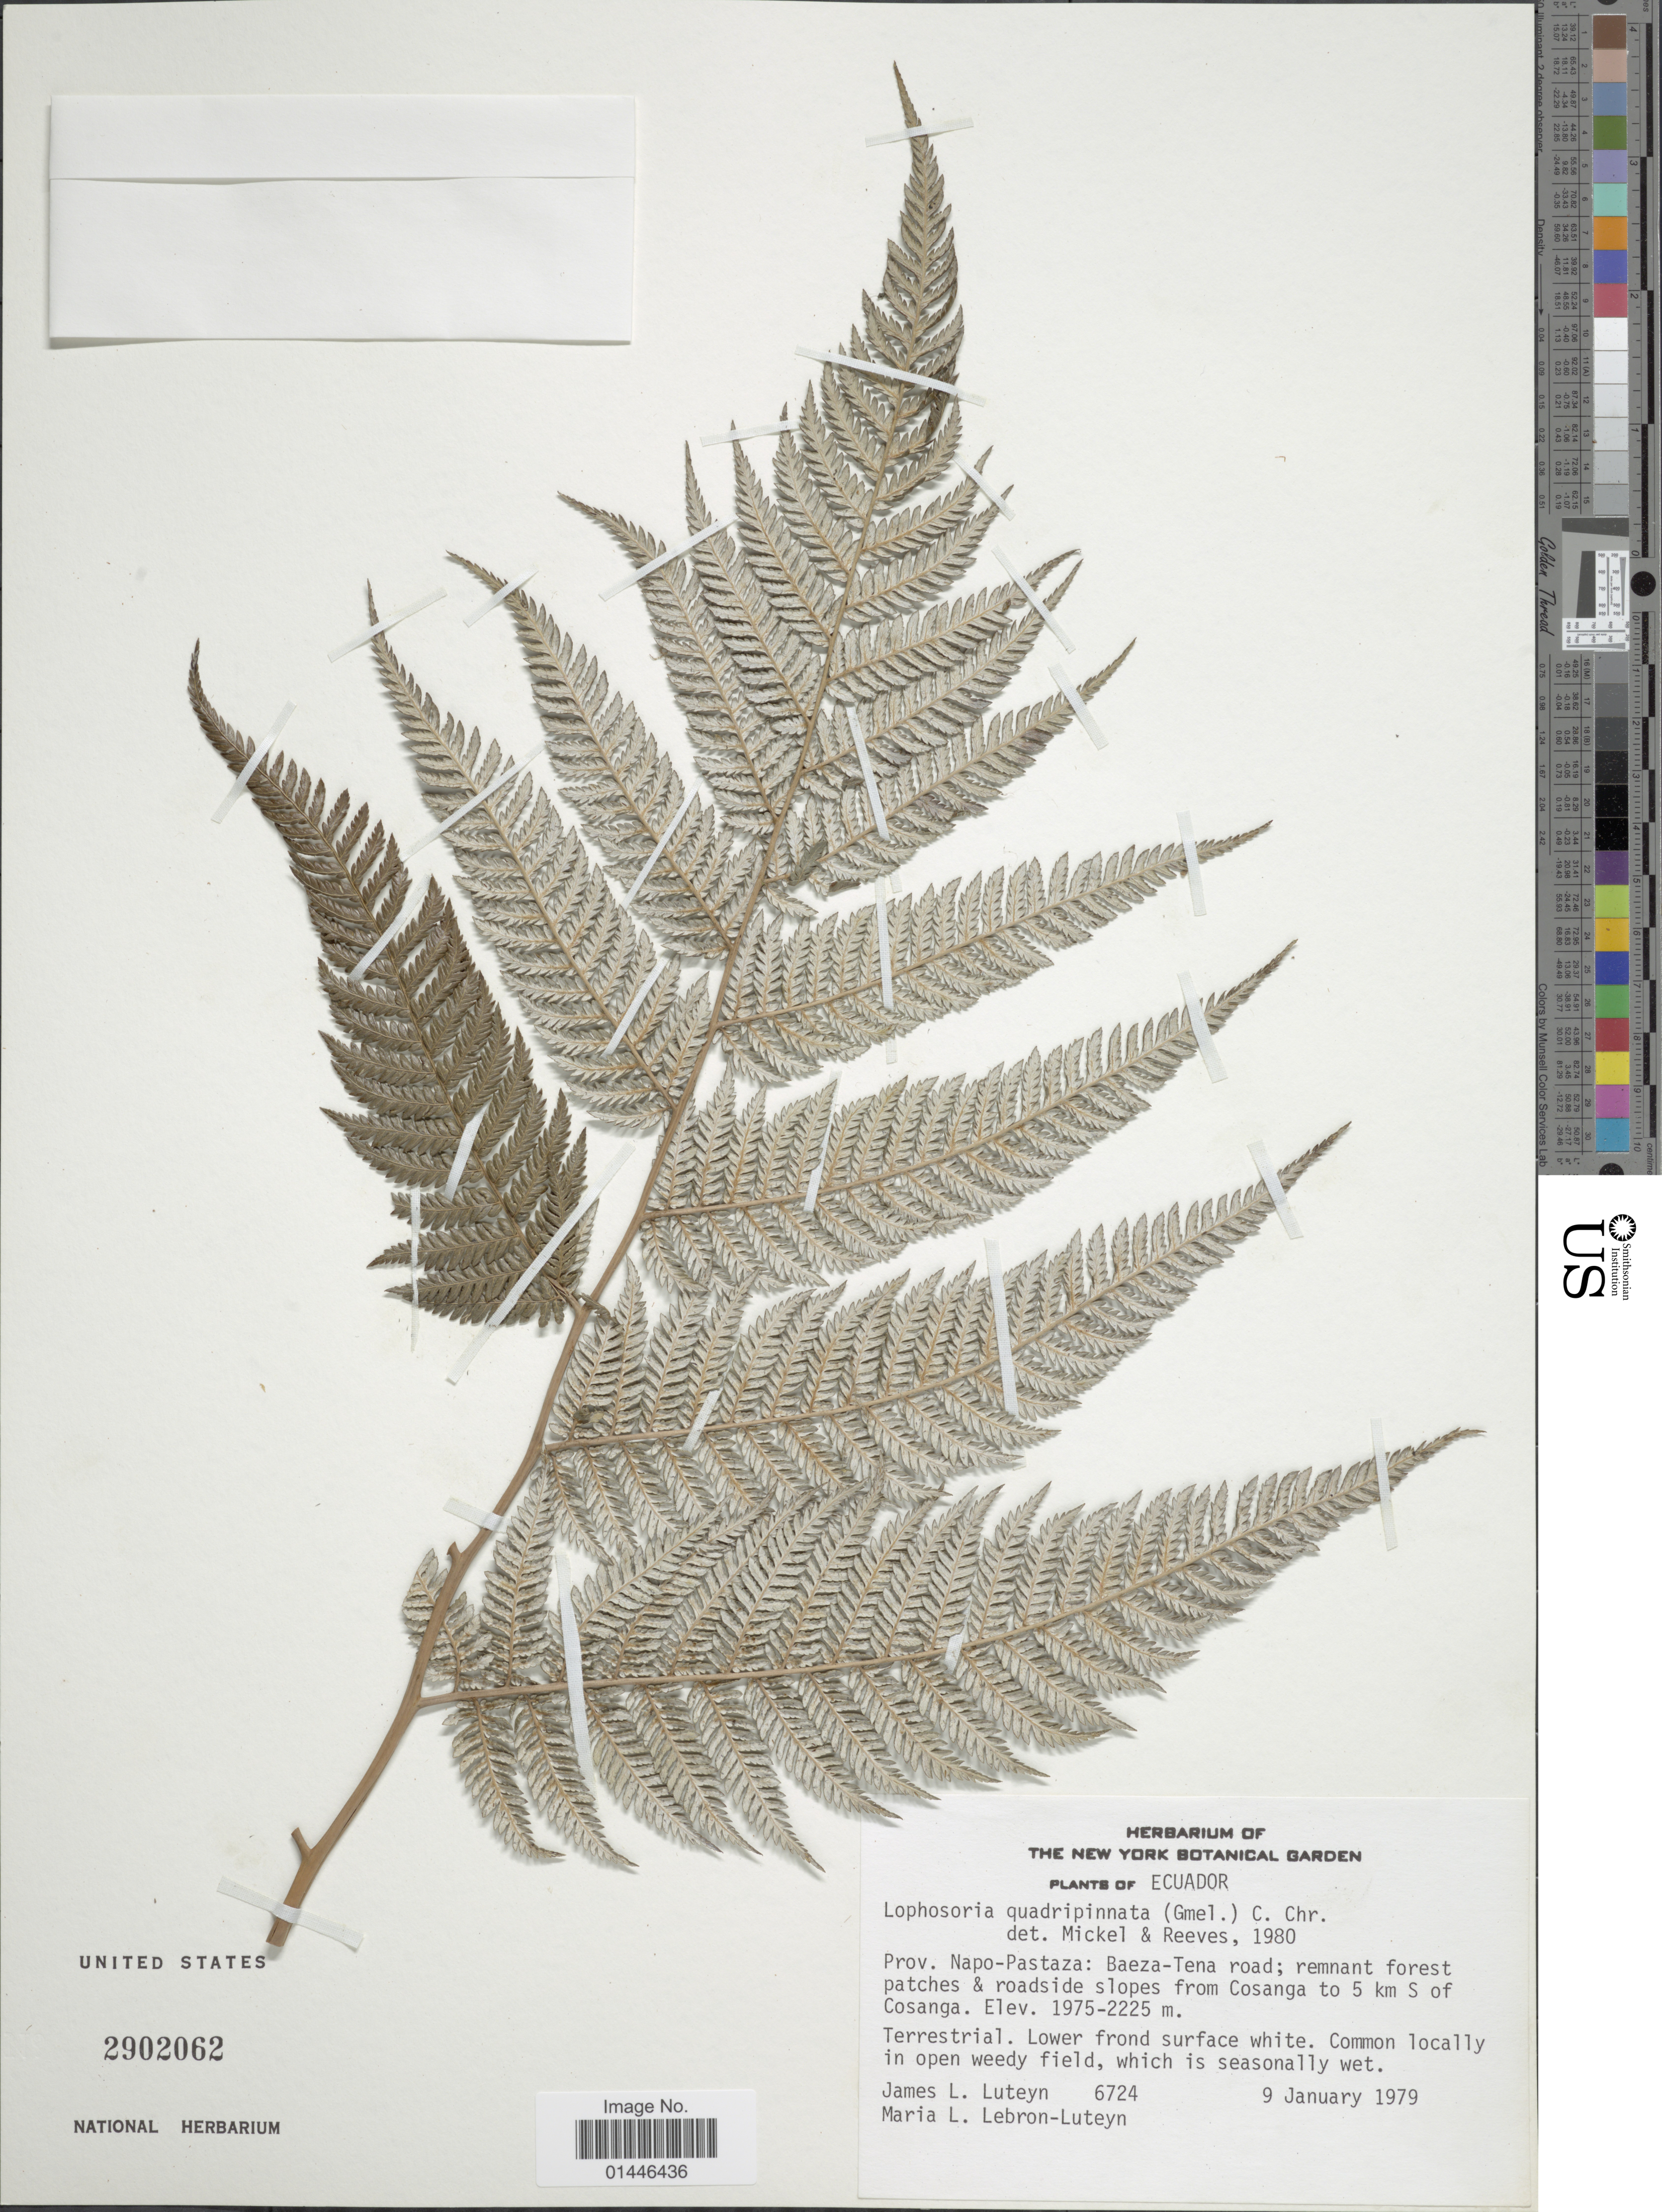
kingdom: Plantae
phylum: Tracheophyta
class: Polypodiopsida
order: Cyatheales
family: Dicksoniaceae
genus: Lophosoria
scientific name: Lophosoria quadripinnata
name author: (J.F. Gmel.) C. Chr.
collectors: J. L. Luteyn & M. L. Lebrón-Luteyn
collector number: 6724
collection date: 1979-01-09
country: Ecuador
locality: Prov. Napo-Pastaza: Baeza-Tena road; from Cosanga to 5 km S of Cosanga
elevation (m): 1975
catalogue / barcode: US 2902062